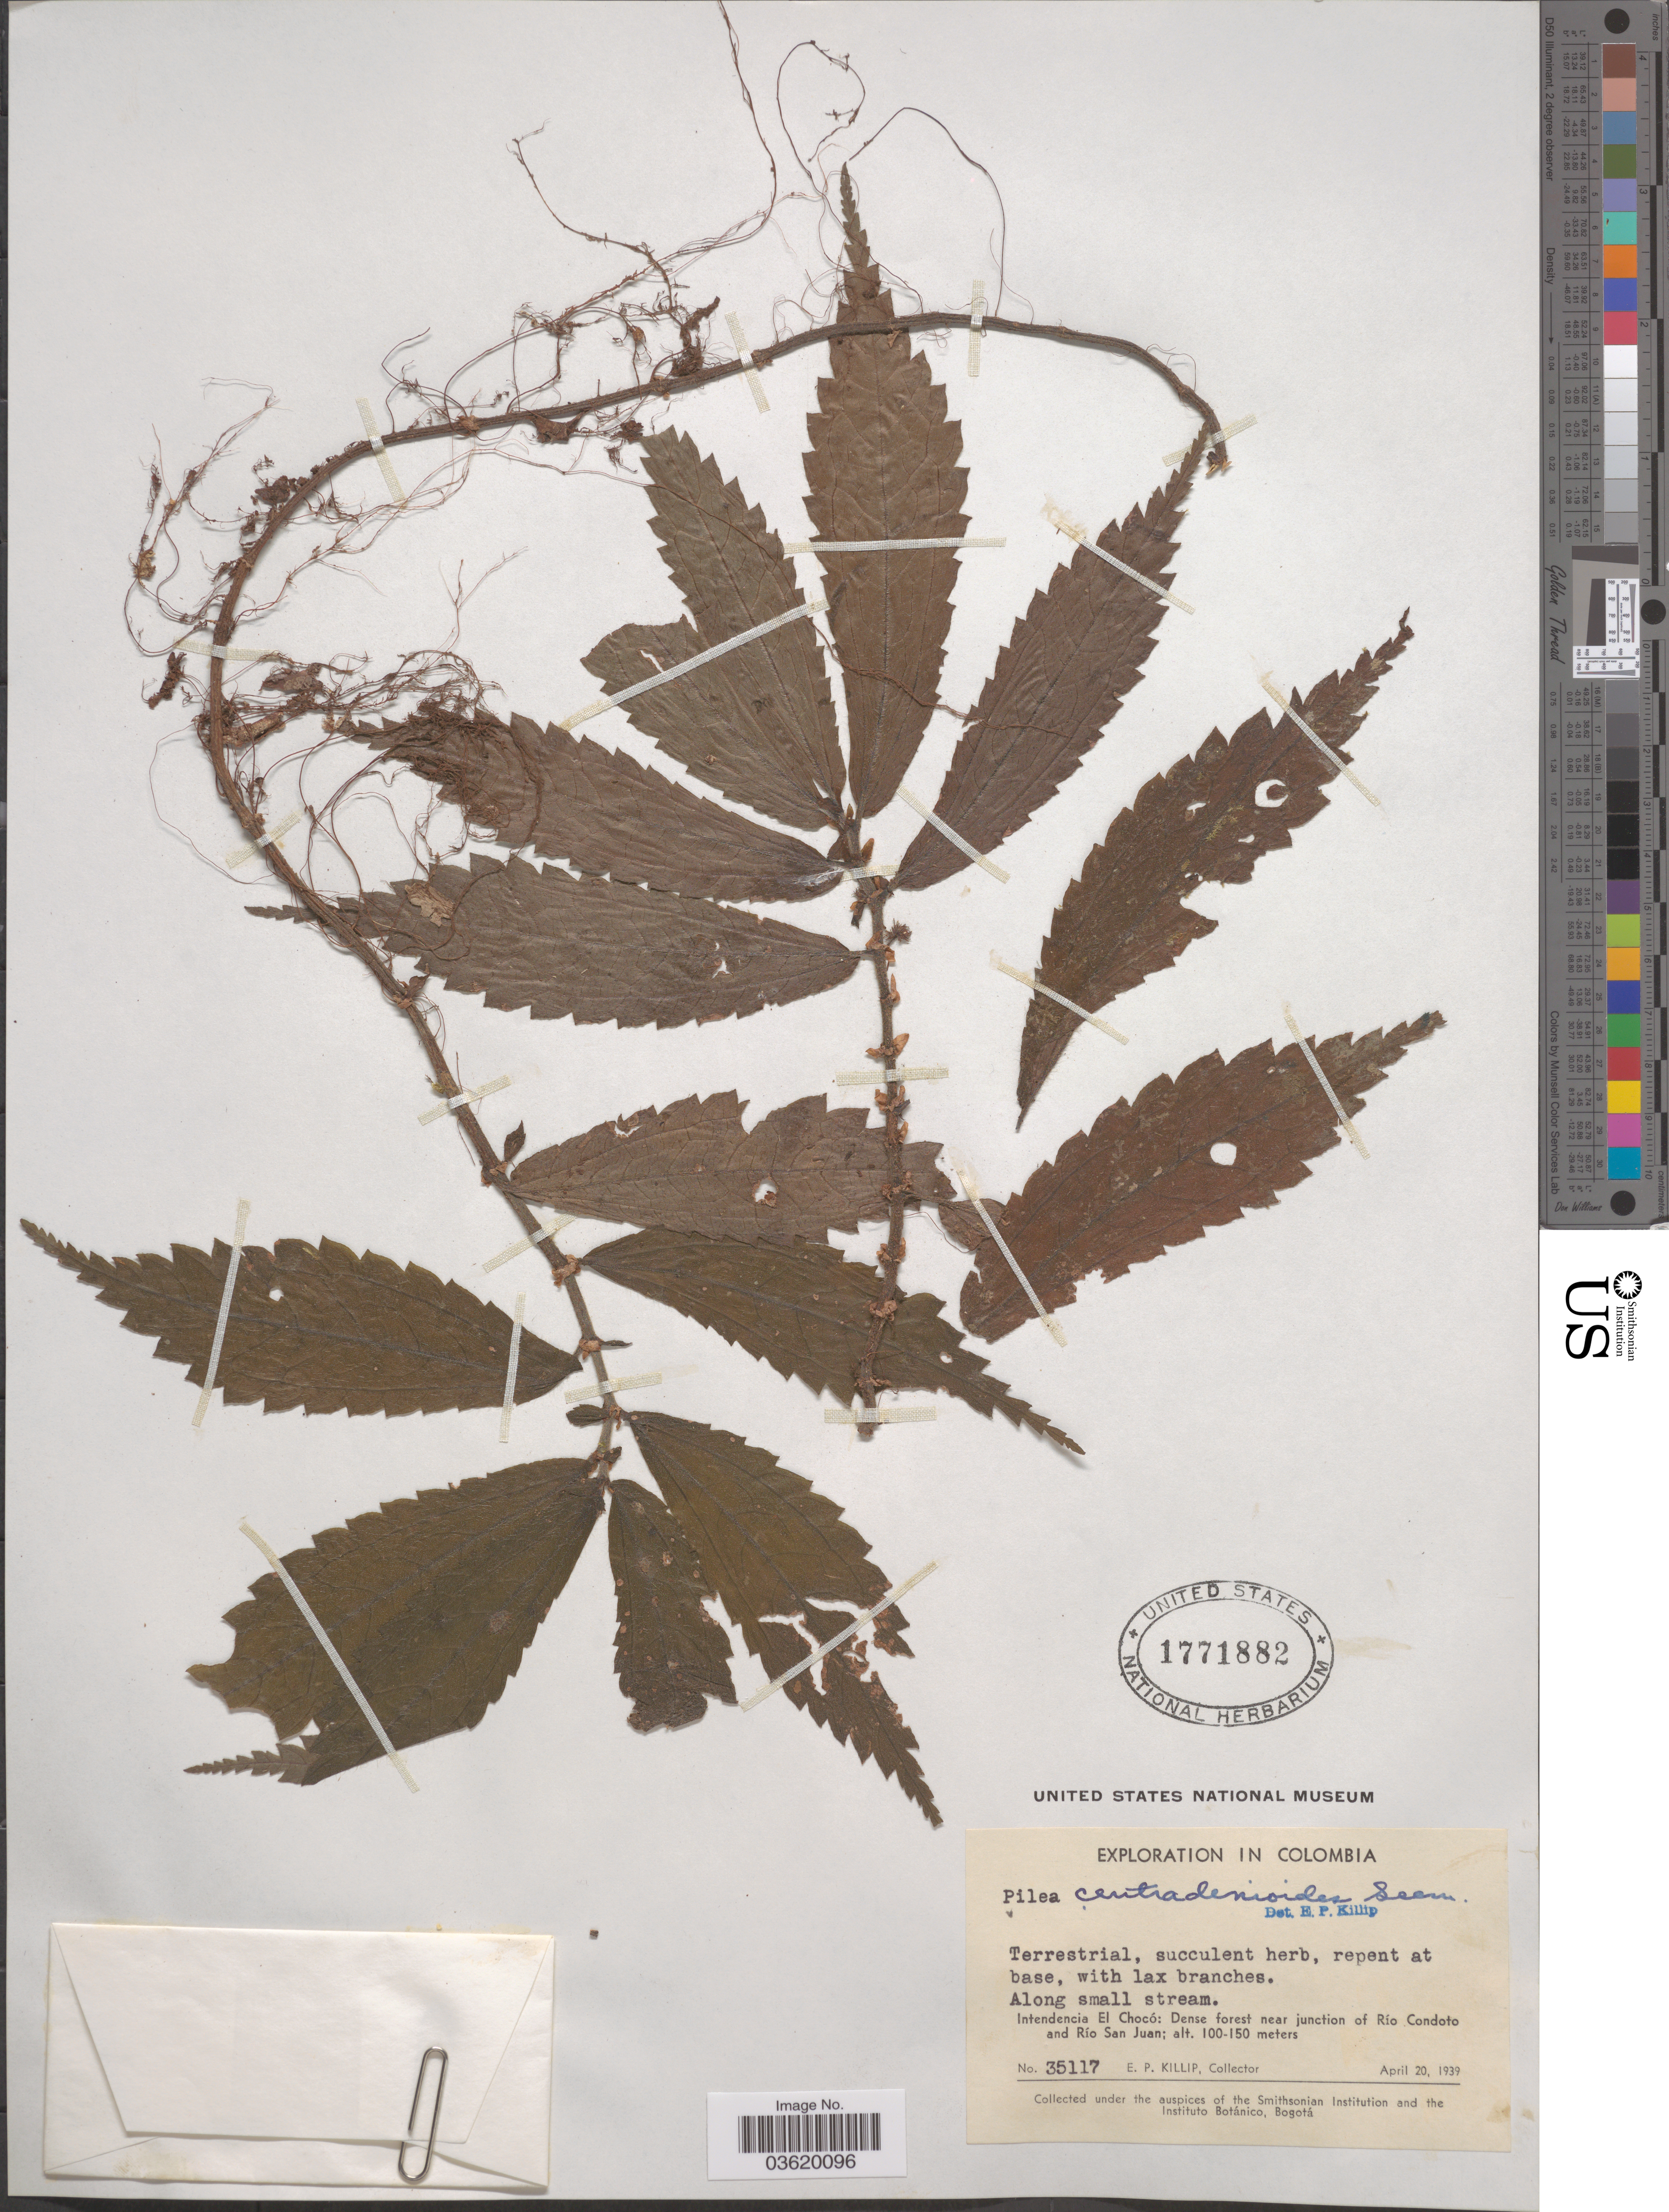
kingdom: Plantae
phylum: Tracheophyta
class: Magnoliopsida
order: Rosales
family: Urticaceae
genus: Pilea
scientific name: Pilea centradenioides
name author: Seem.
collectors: E. P. Killip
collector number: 35117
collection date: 1939-04-20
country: Colombia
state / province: Chocó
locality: Intendencia El Chocó: Dense forest near junction of Río Condoto and Río San Juan.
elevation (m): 100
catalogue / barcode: US 1771882